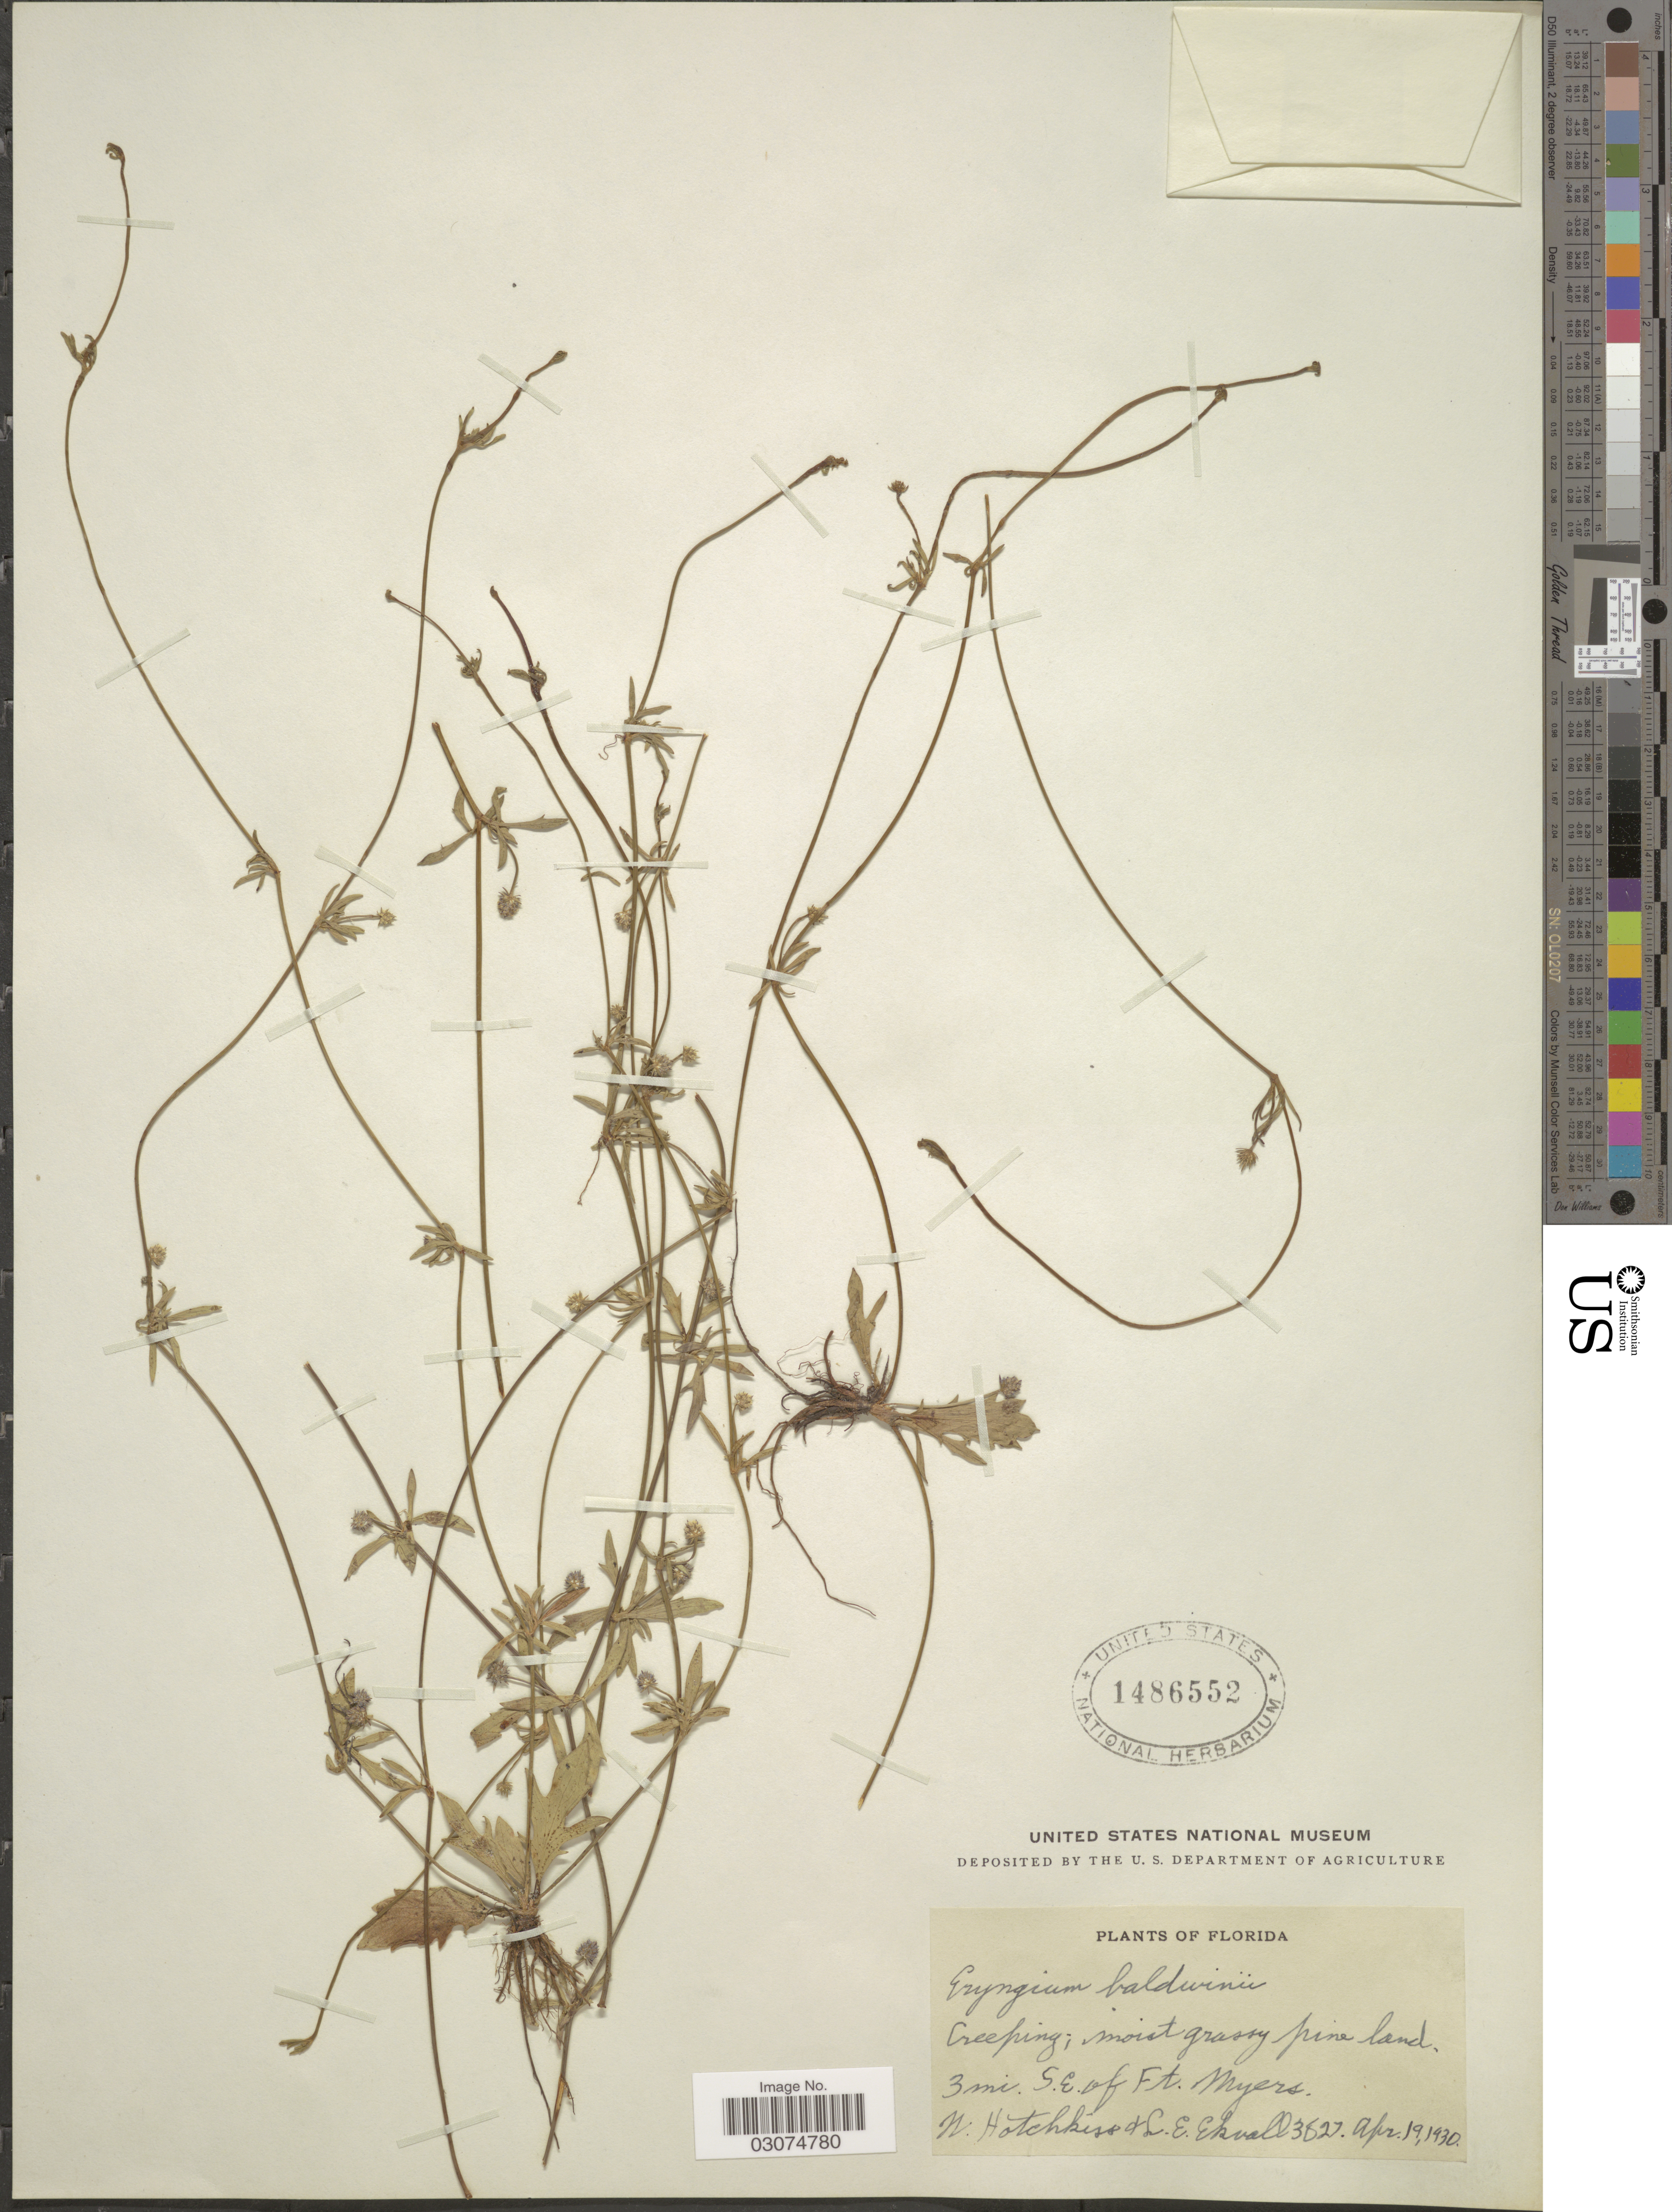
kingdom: Plantae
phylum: Tracheophyta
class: Magnoliopsida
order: Apiales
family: Apiaceae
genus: Eryngium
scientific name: Eryngium baldwinii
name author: Spreng.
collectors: N. Hotchkiss & L. Ekvall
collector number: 3627*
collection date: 1930-04-19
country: United States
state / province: Florida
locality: Creeping; 3 mi. S. E. of Ft. Myers.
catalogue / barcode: US 1486552